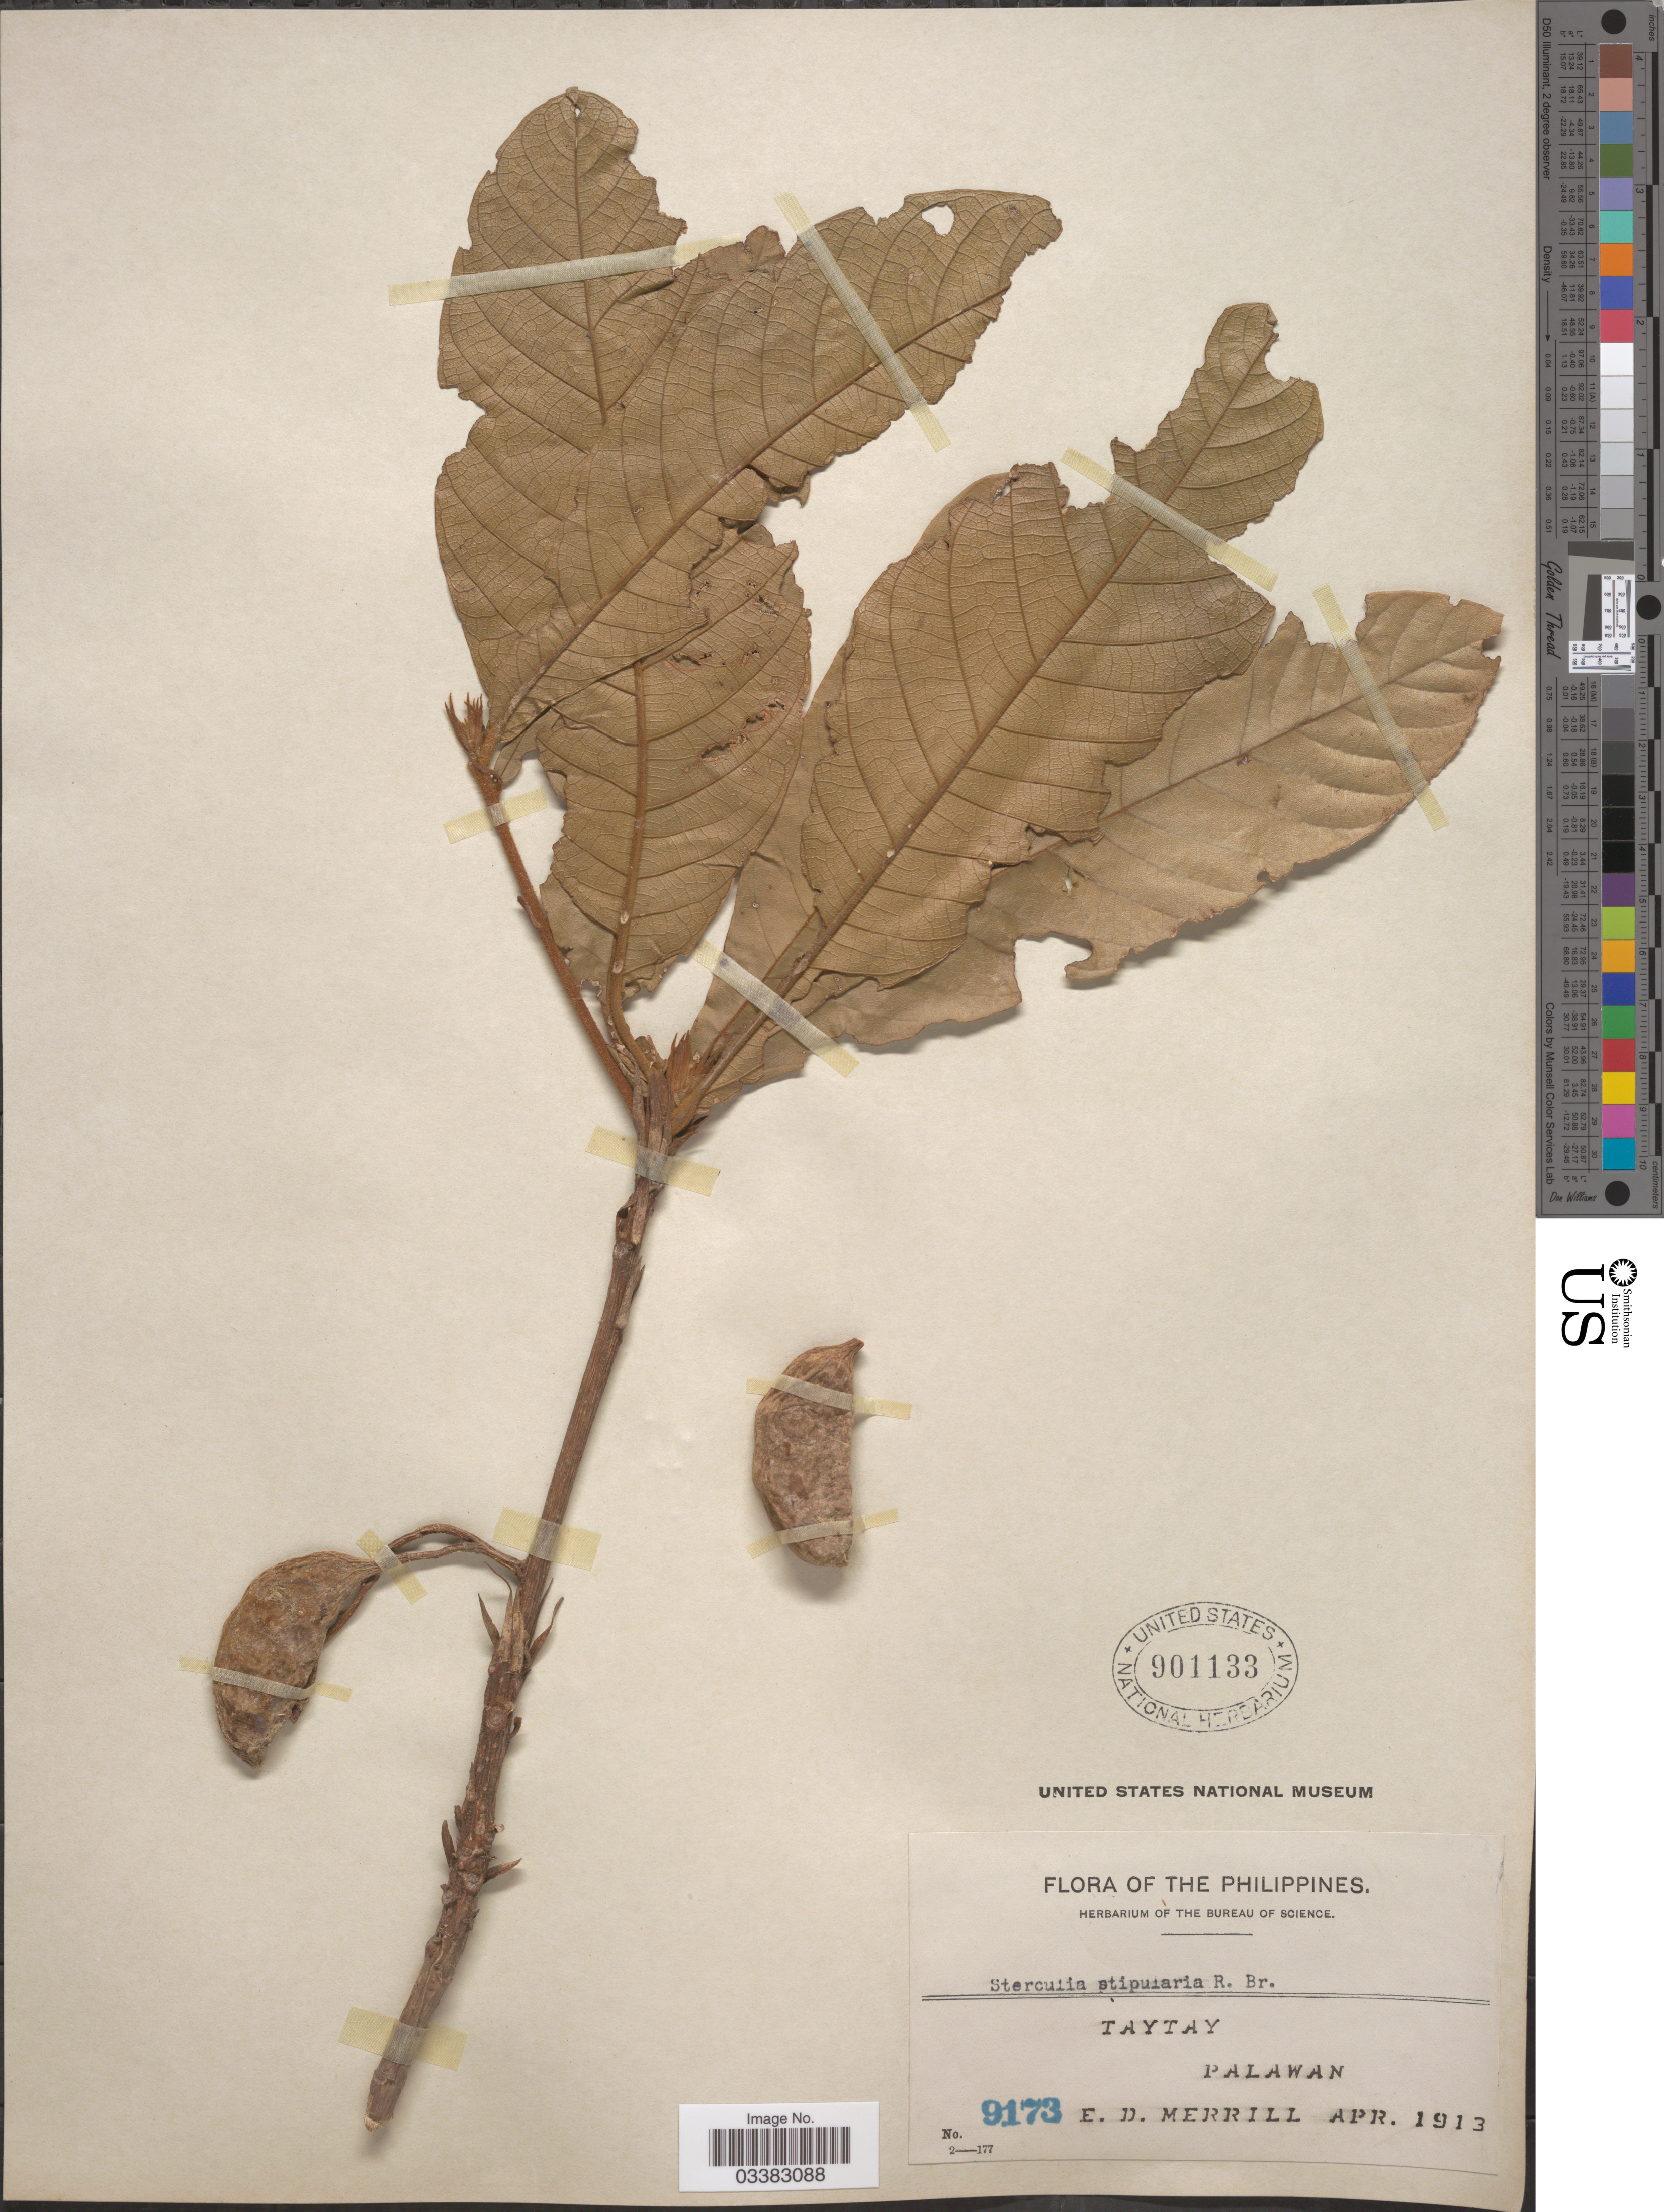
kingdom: Plantae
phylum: Tracheophyta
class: Magnoliopsida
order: Malvales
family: Malvaceae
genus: Sterculia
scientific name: Sterculia stipularis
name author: R. Br.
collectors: E. D. Merrill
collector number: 9173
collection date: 1913-04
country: Philippines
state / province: Mimaropa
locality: Taytay, Palawan.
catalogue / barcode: US 901133